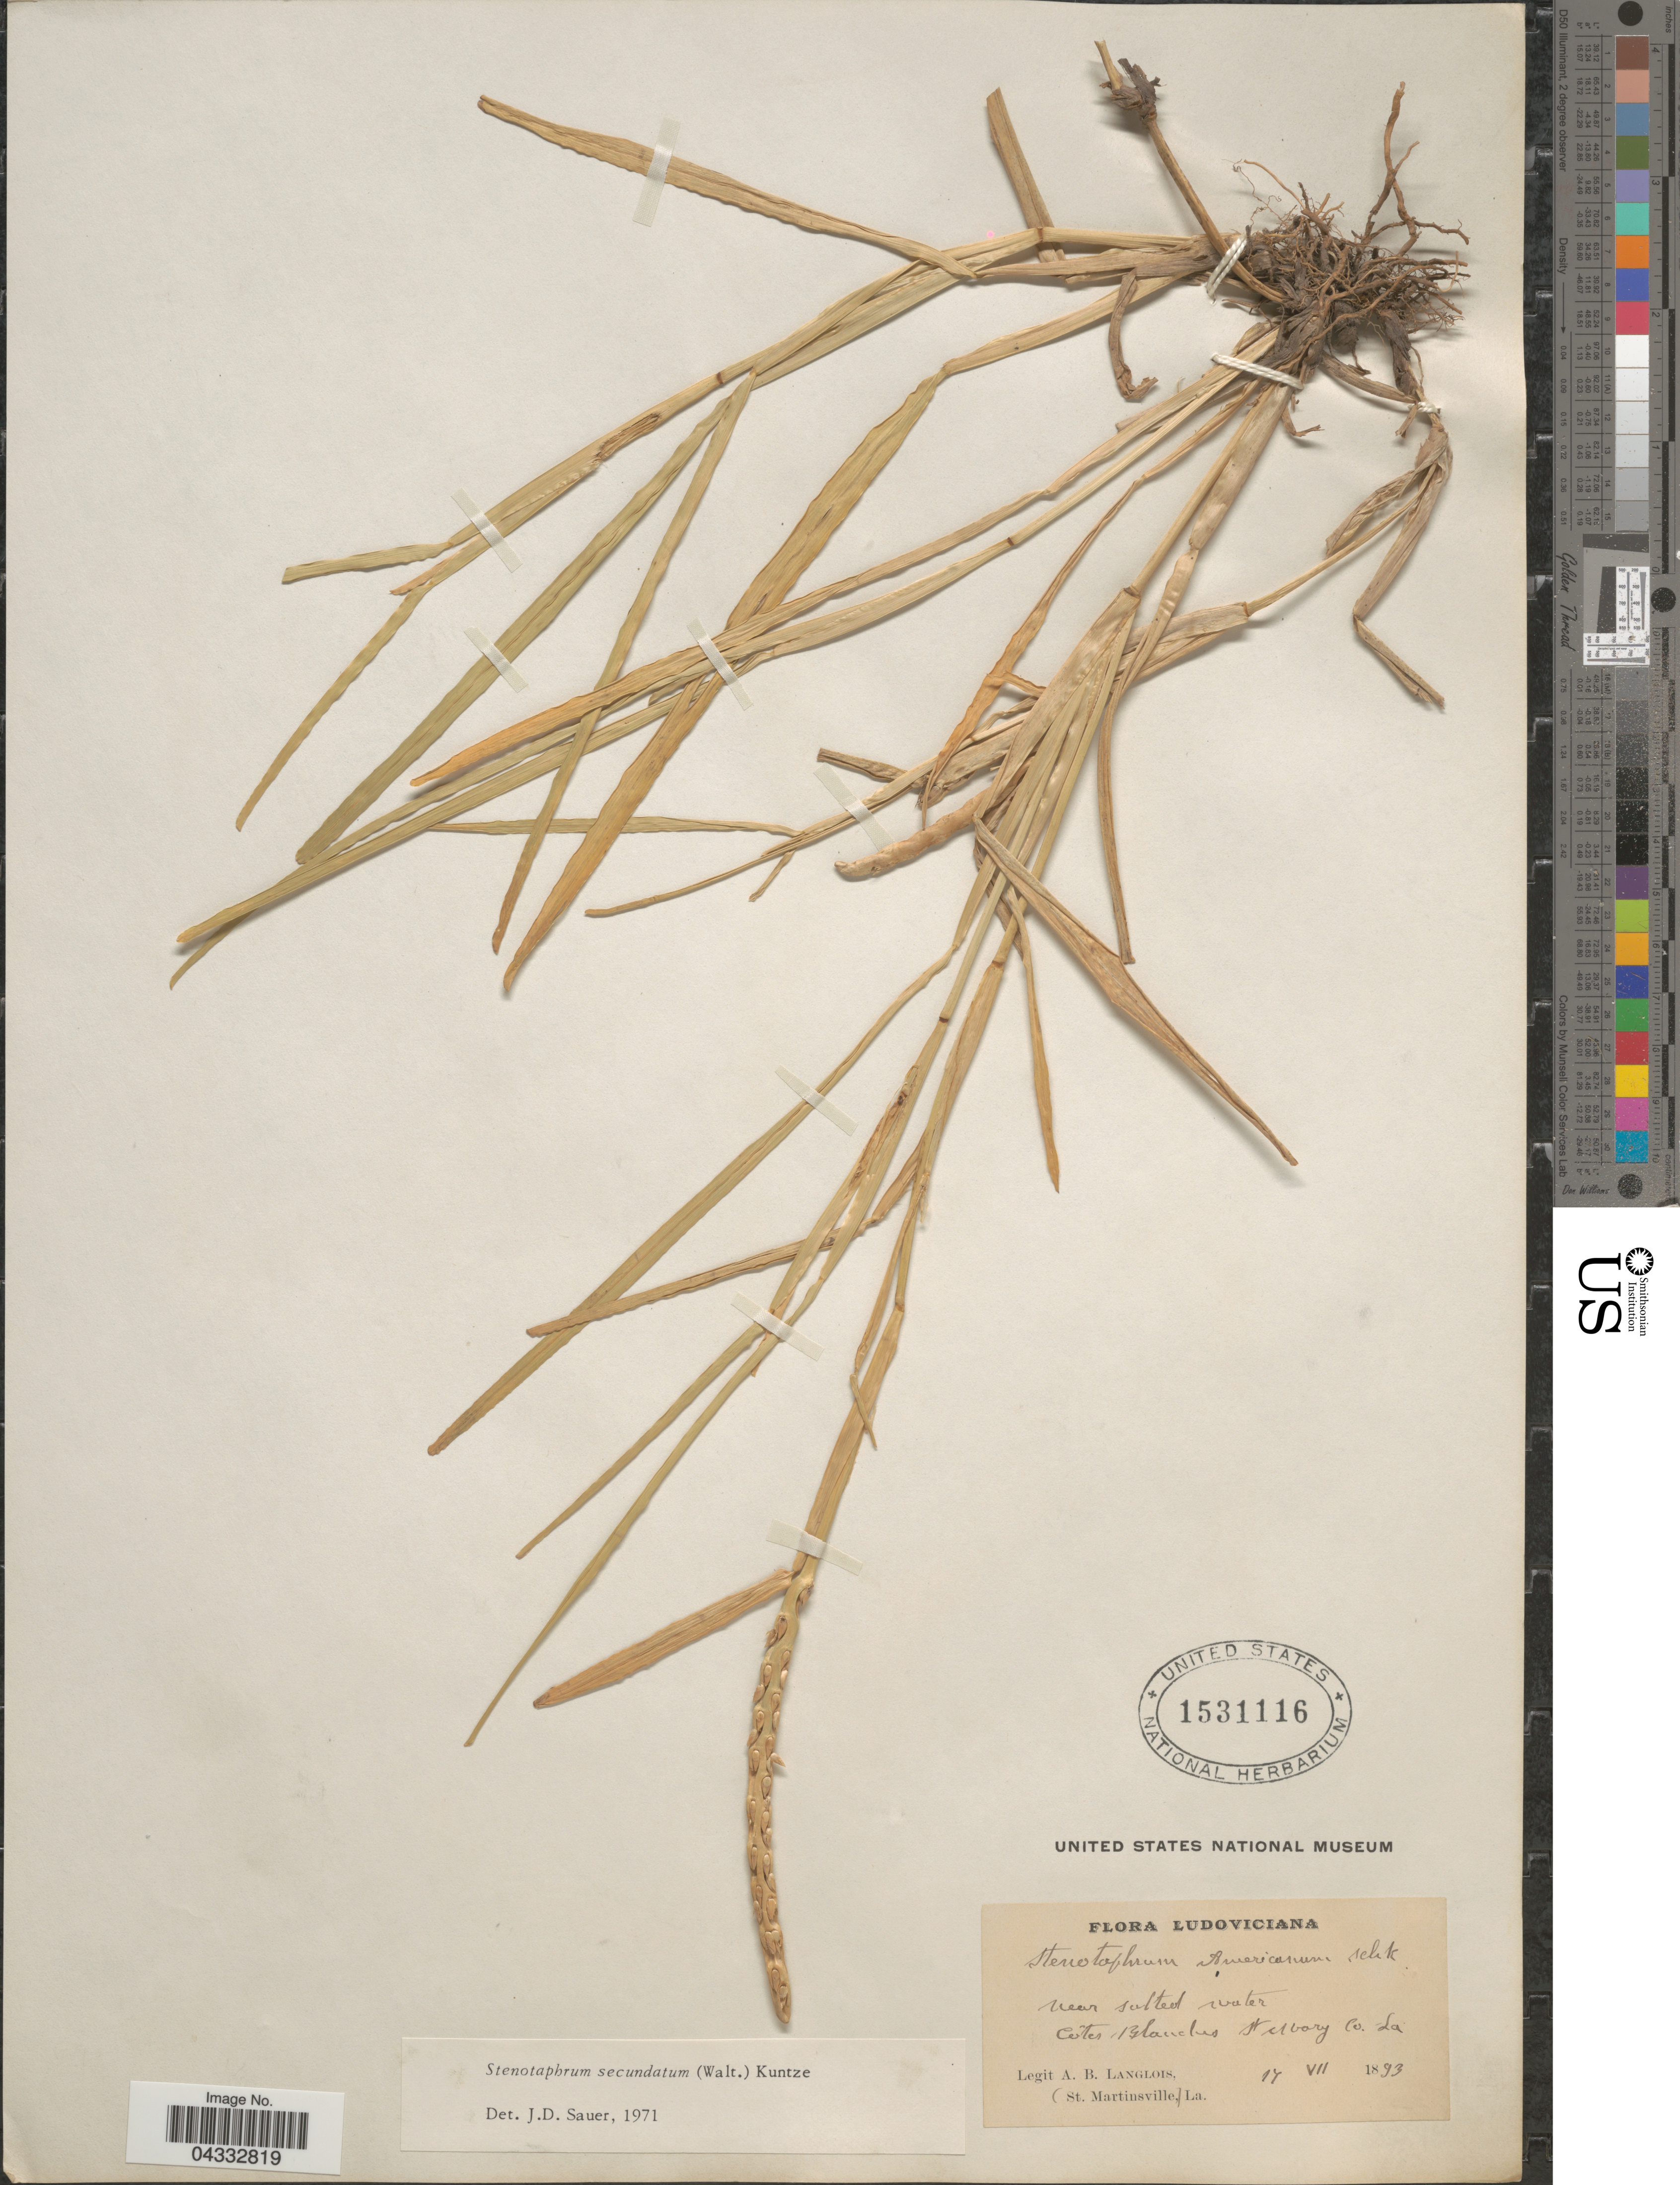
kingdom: Plantae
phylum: Tracheophyta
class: Liliopsida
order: Poales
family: Poaceae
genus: Stenotaphrum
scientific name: Stenotaphrum secundatum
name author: (Walter) Kuntze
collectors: A. Langlois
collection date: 1893-07-17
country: United States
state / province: Louisiana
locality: Ludoviciana. Côtes Blanches St. Mary Co.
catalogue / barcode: US 1531116